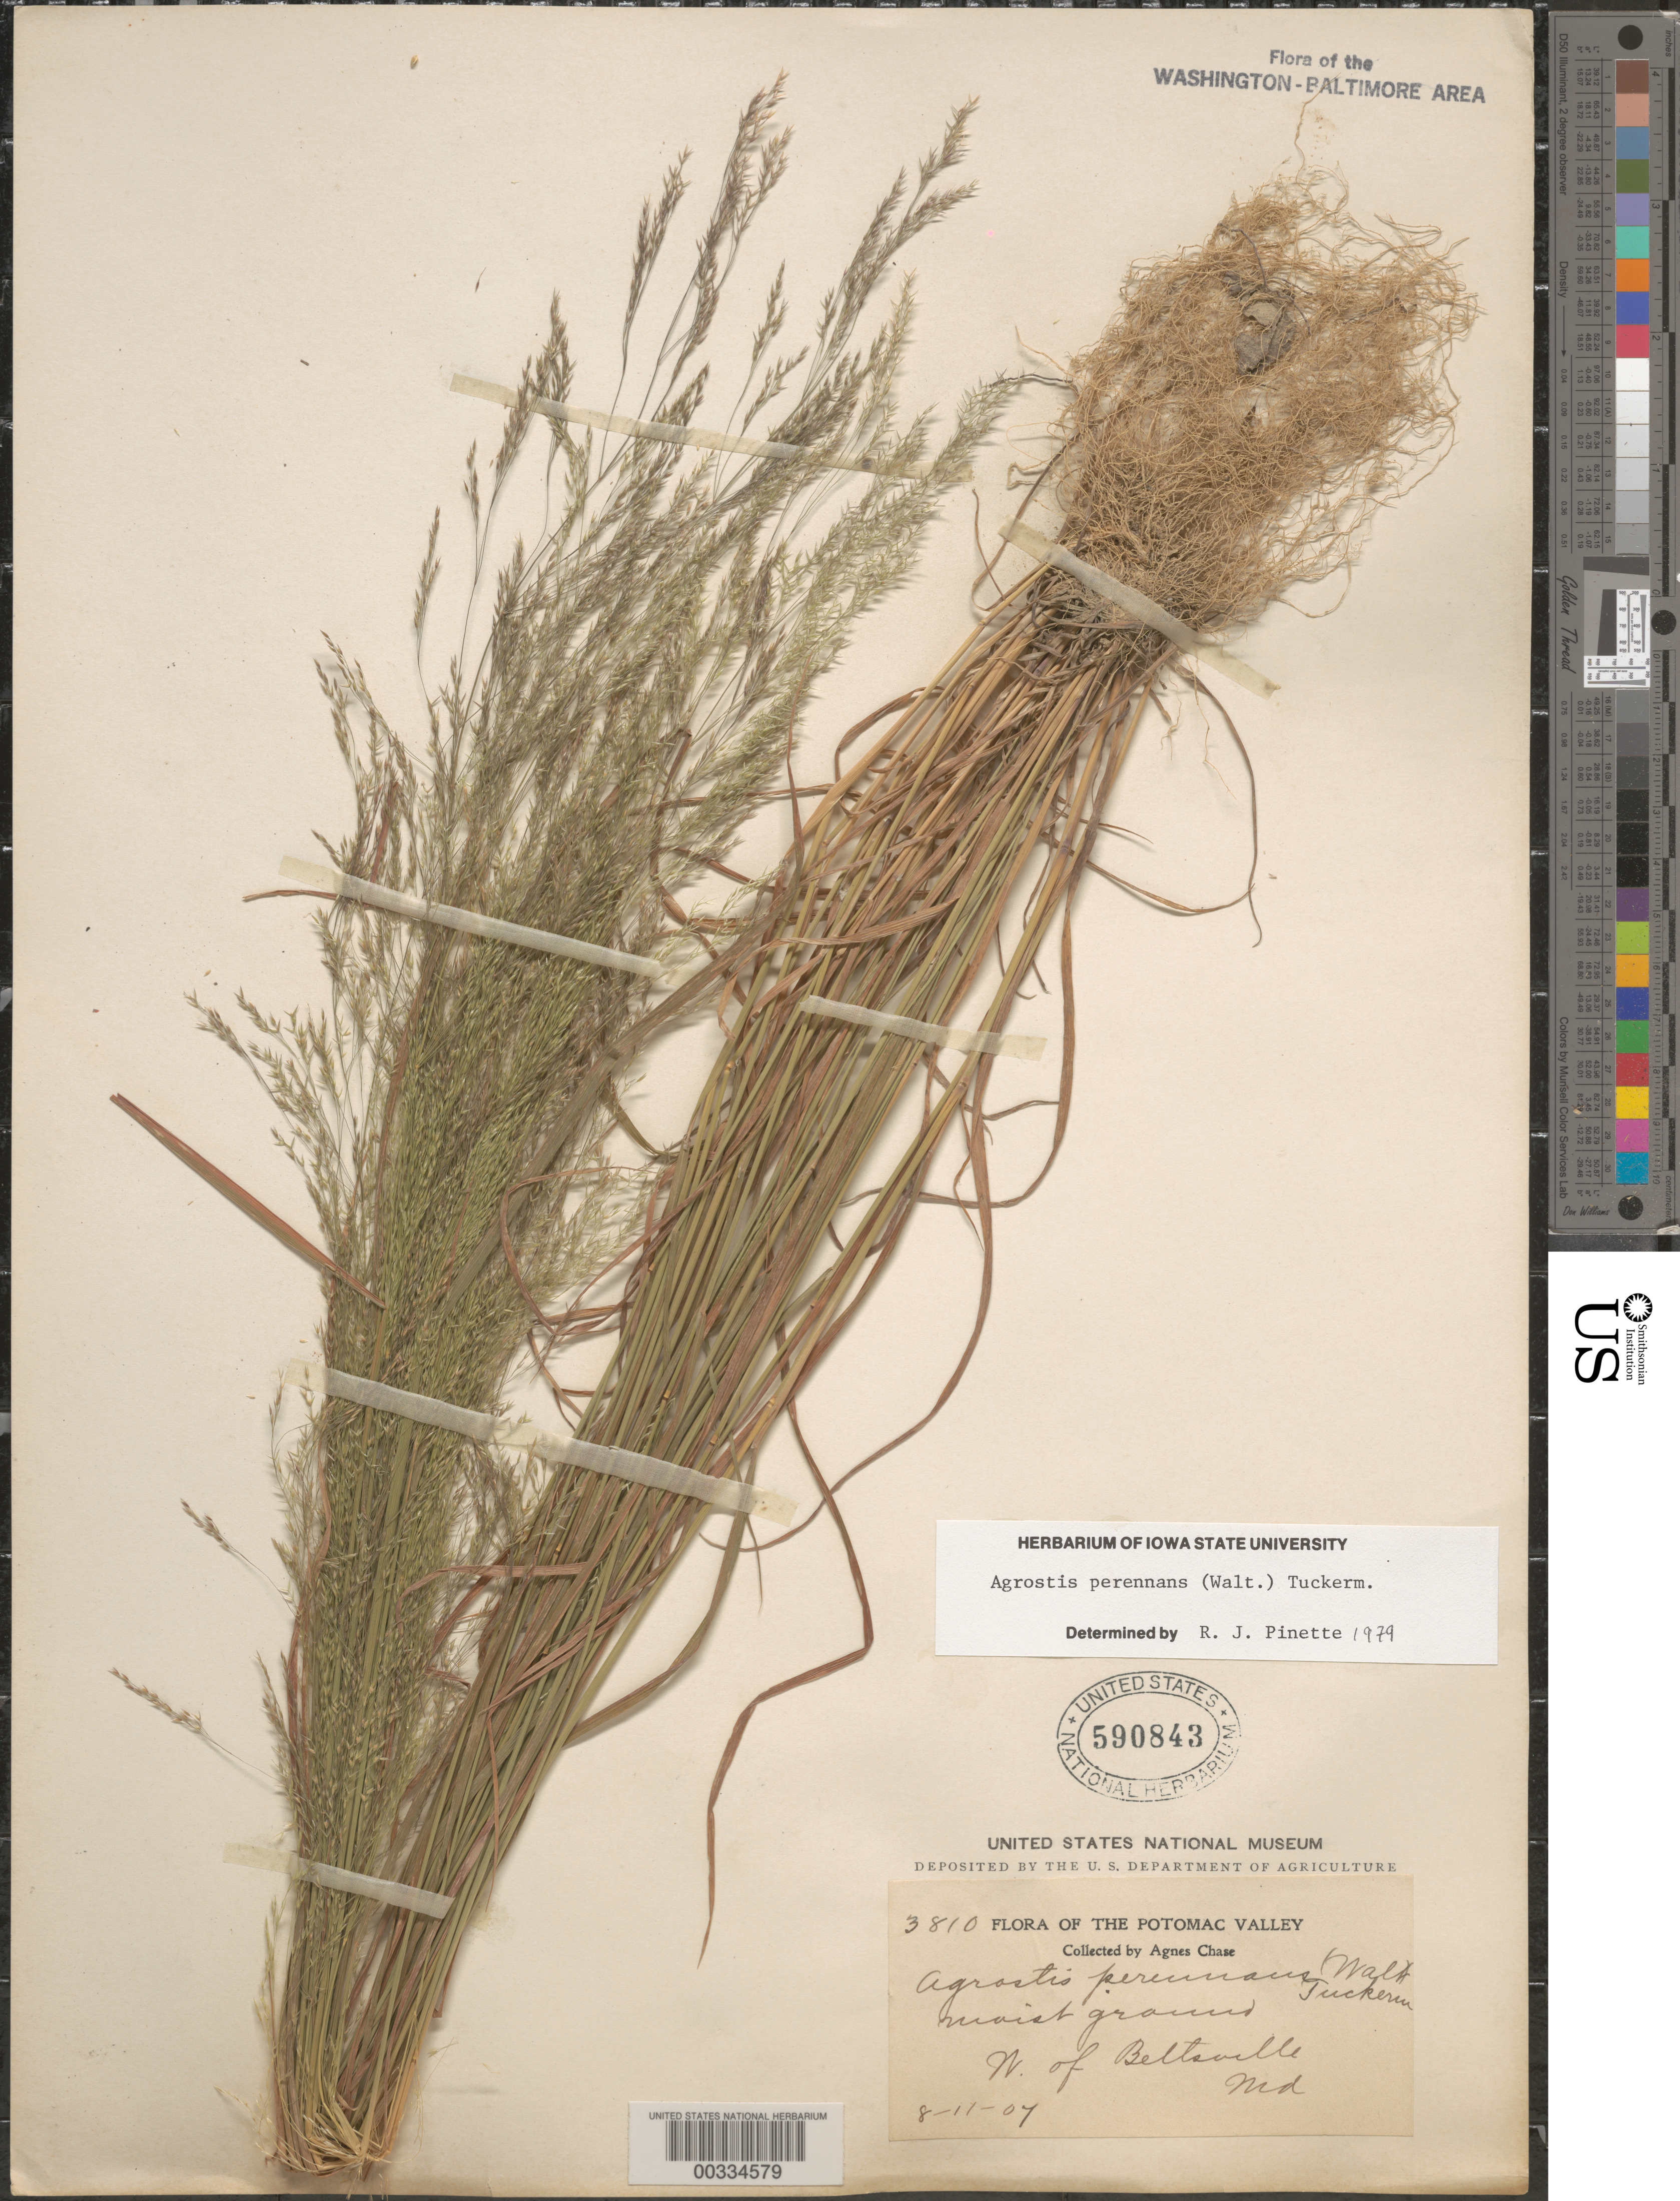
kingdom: Plantae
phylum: Tracheophyta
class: Liliopsida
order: Poales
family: Poaceae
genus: Agrostis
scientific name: Agrostis perennans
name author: (Walter) Tuck.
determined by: Pinette, R. J.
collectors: A. Chase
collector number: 3810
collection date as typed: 11 Aug 1907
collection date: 1907-08-11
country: United States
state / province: Maryland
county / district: Prince George's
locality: W of Beltsville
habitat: Moist ground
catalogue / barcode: US 590843